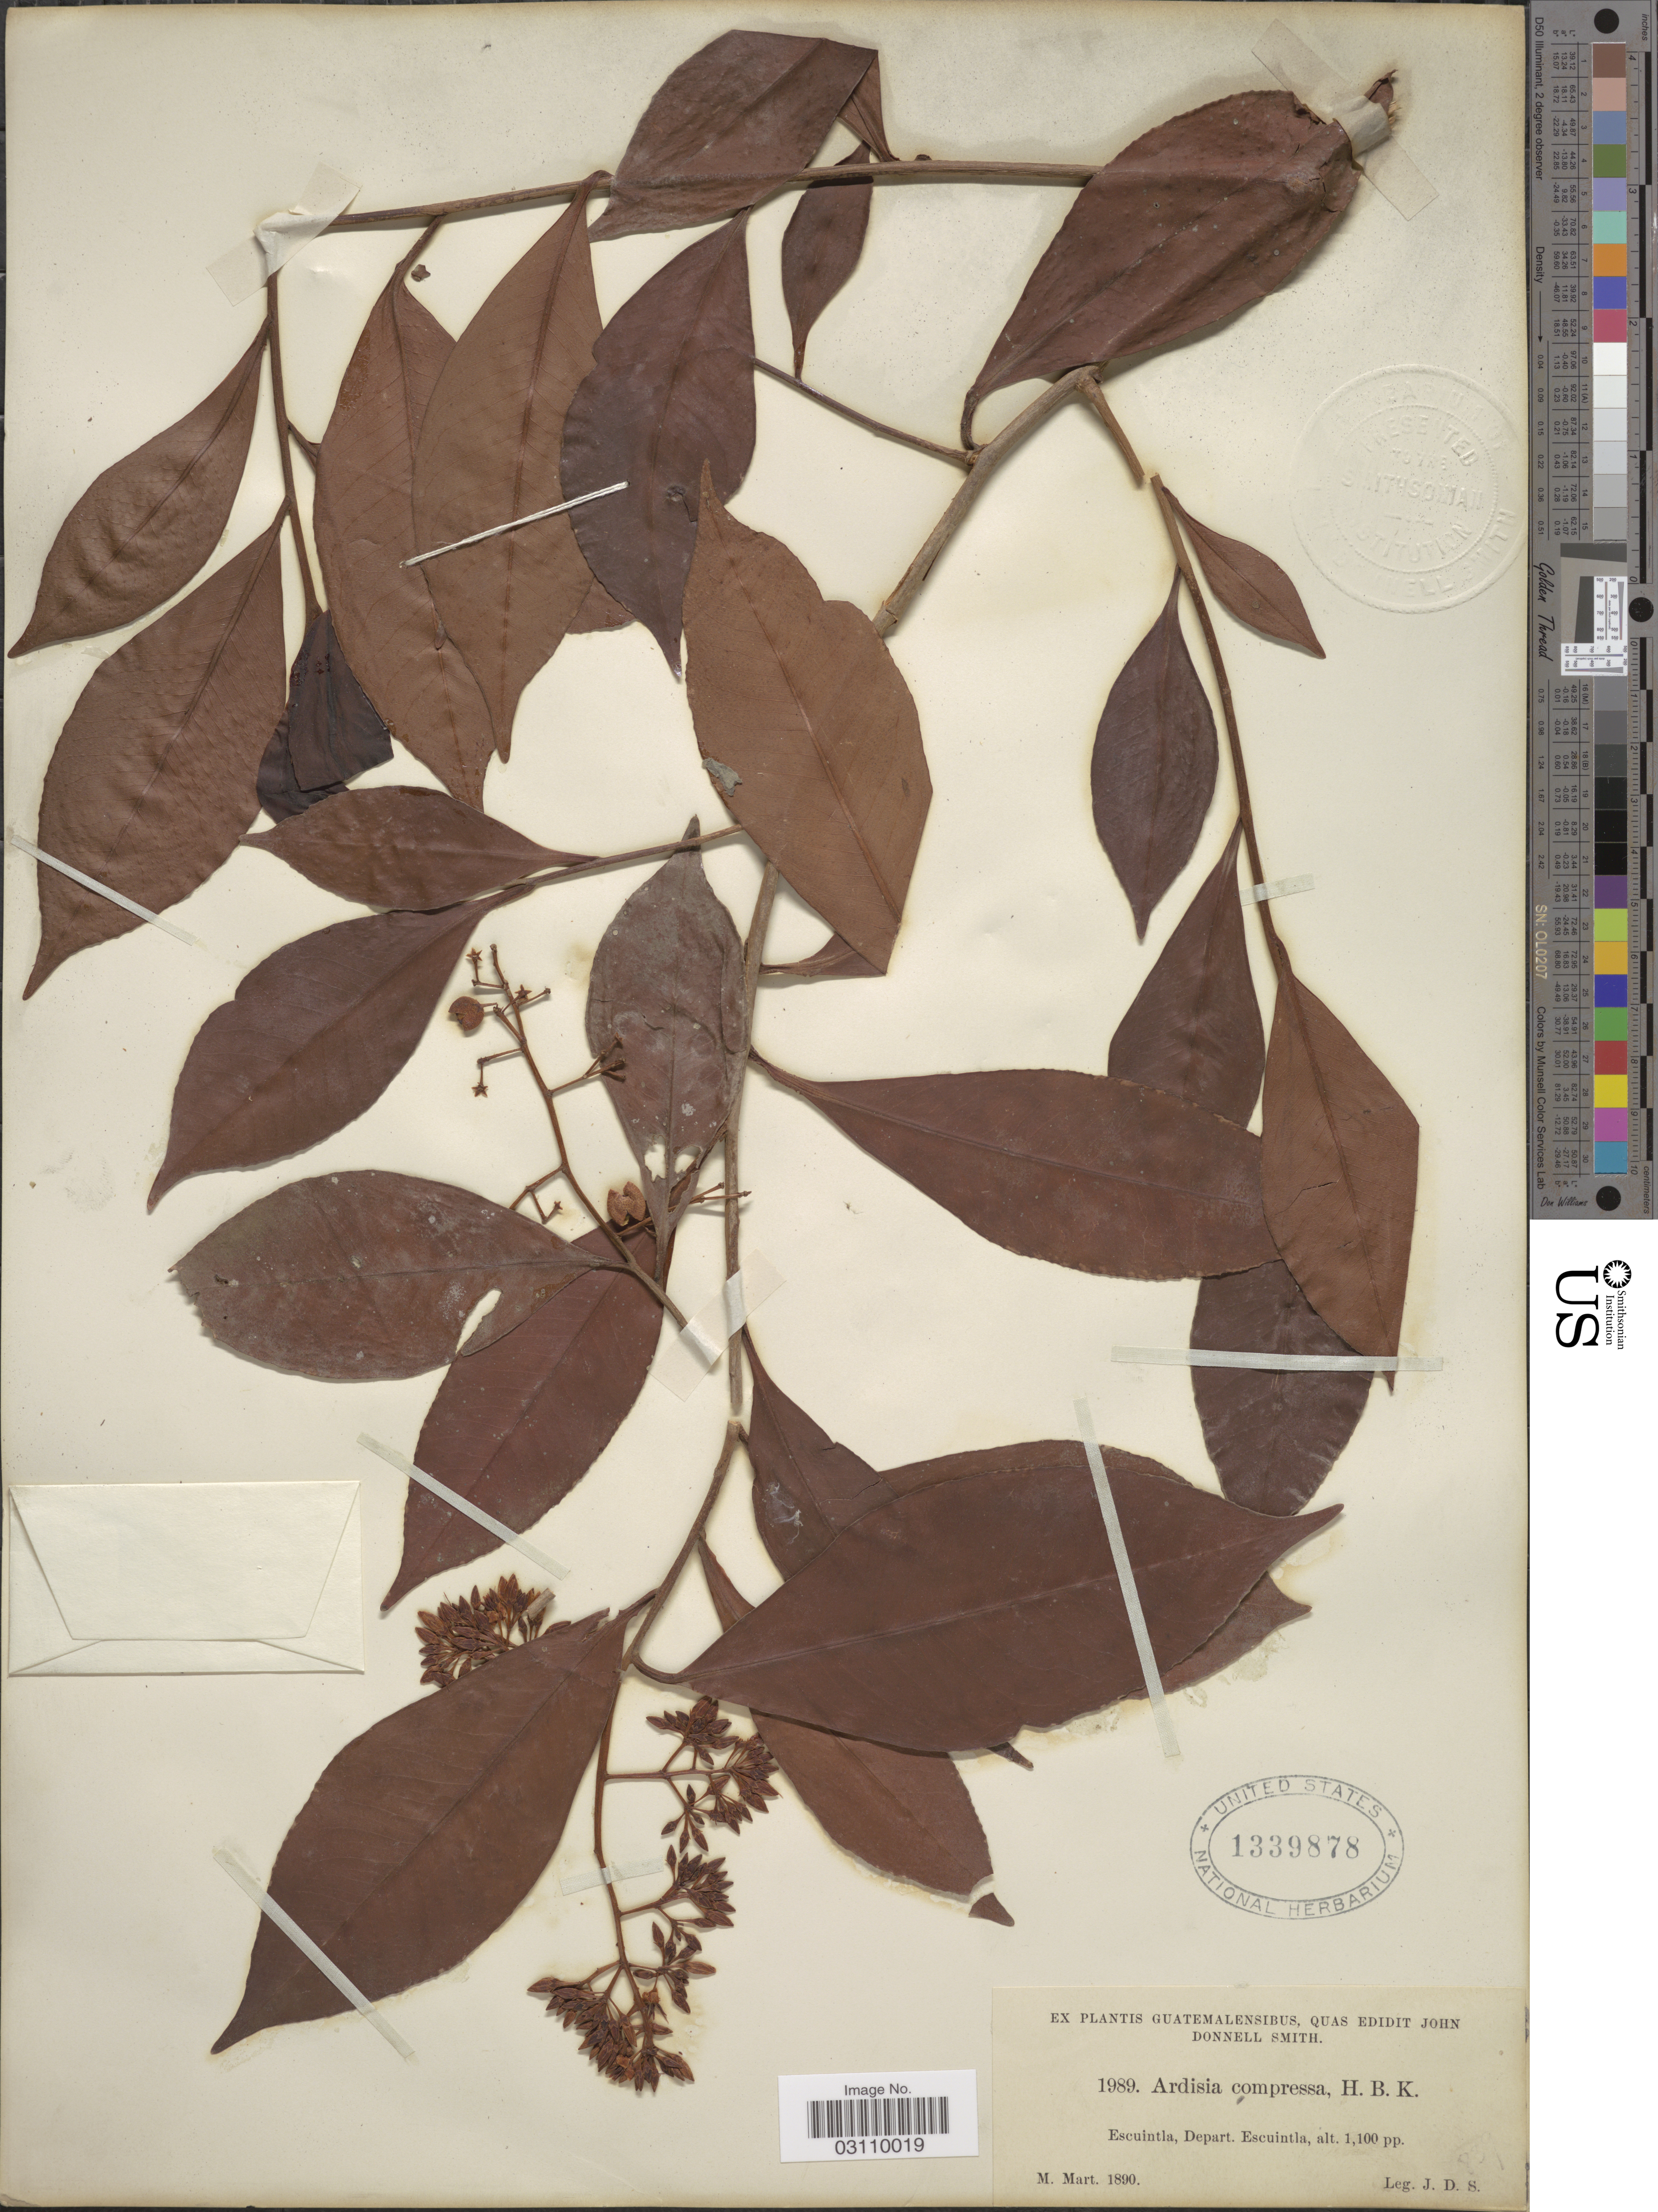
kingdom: Plantae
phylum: Tracheophyta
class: Magnoliopsida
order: Ericales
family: Primulaceae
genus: Ardisia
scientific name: Ardisia compressa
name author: Kunth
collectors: J. Donnell Smith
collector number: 1989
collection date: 1890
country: Guatemala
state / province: Escuintla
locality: Depart. Escuintla.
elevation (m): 335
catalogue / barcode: US 1339878